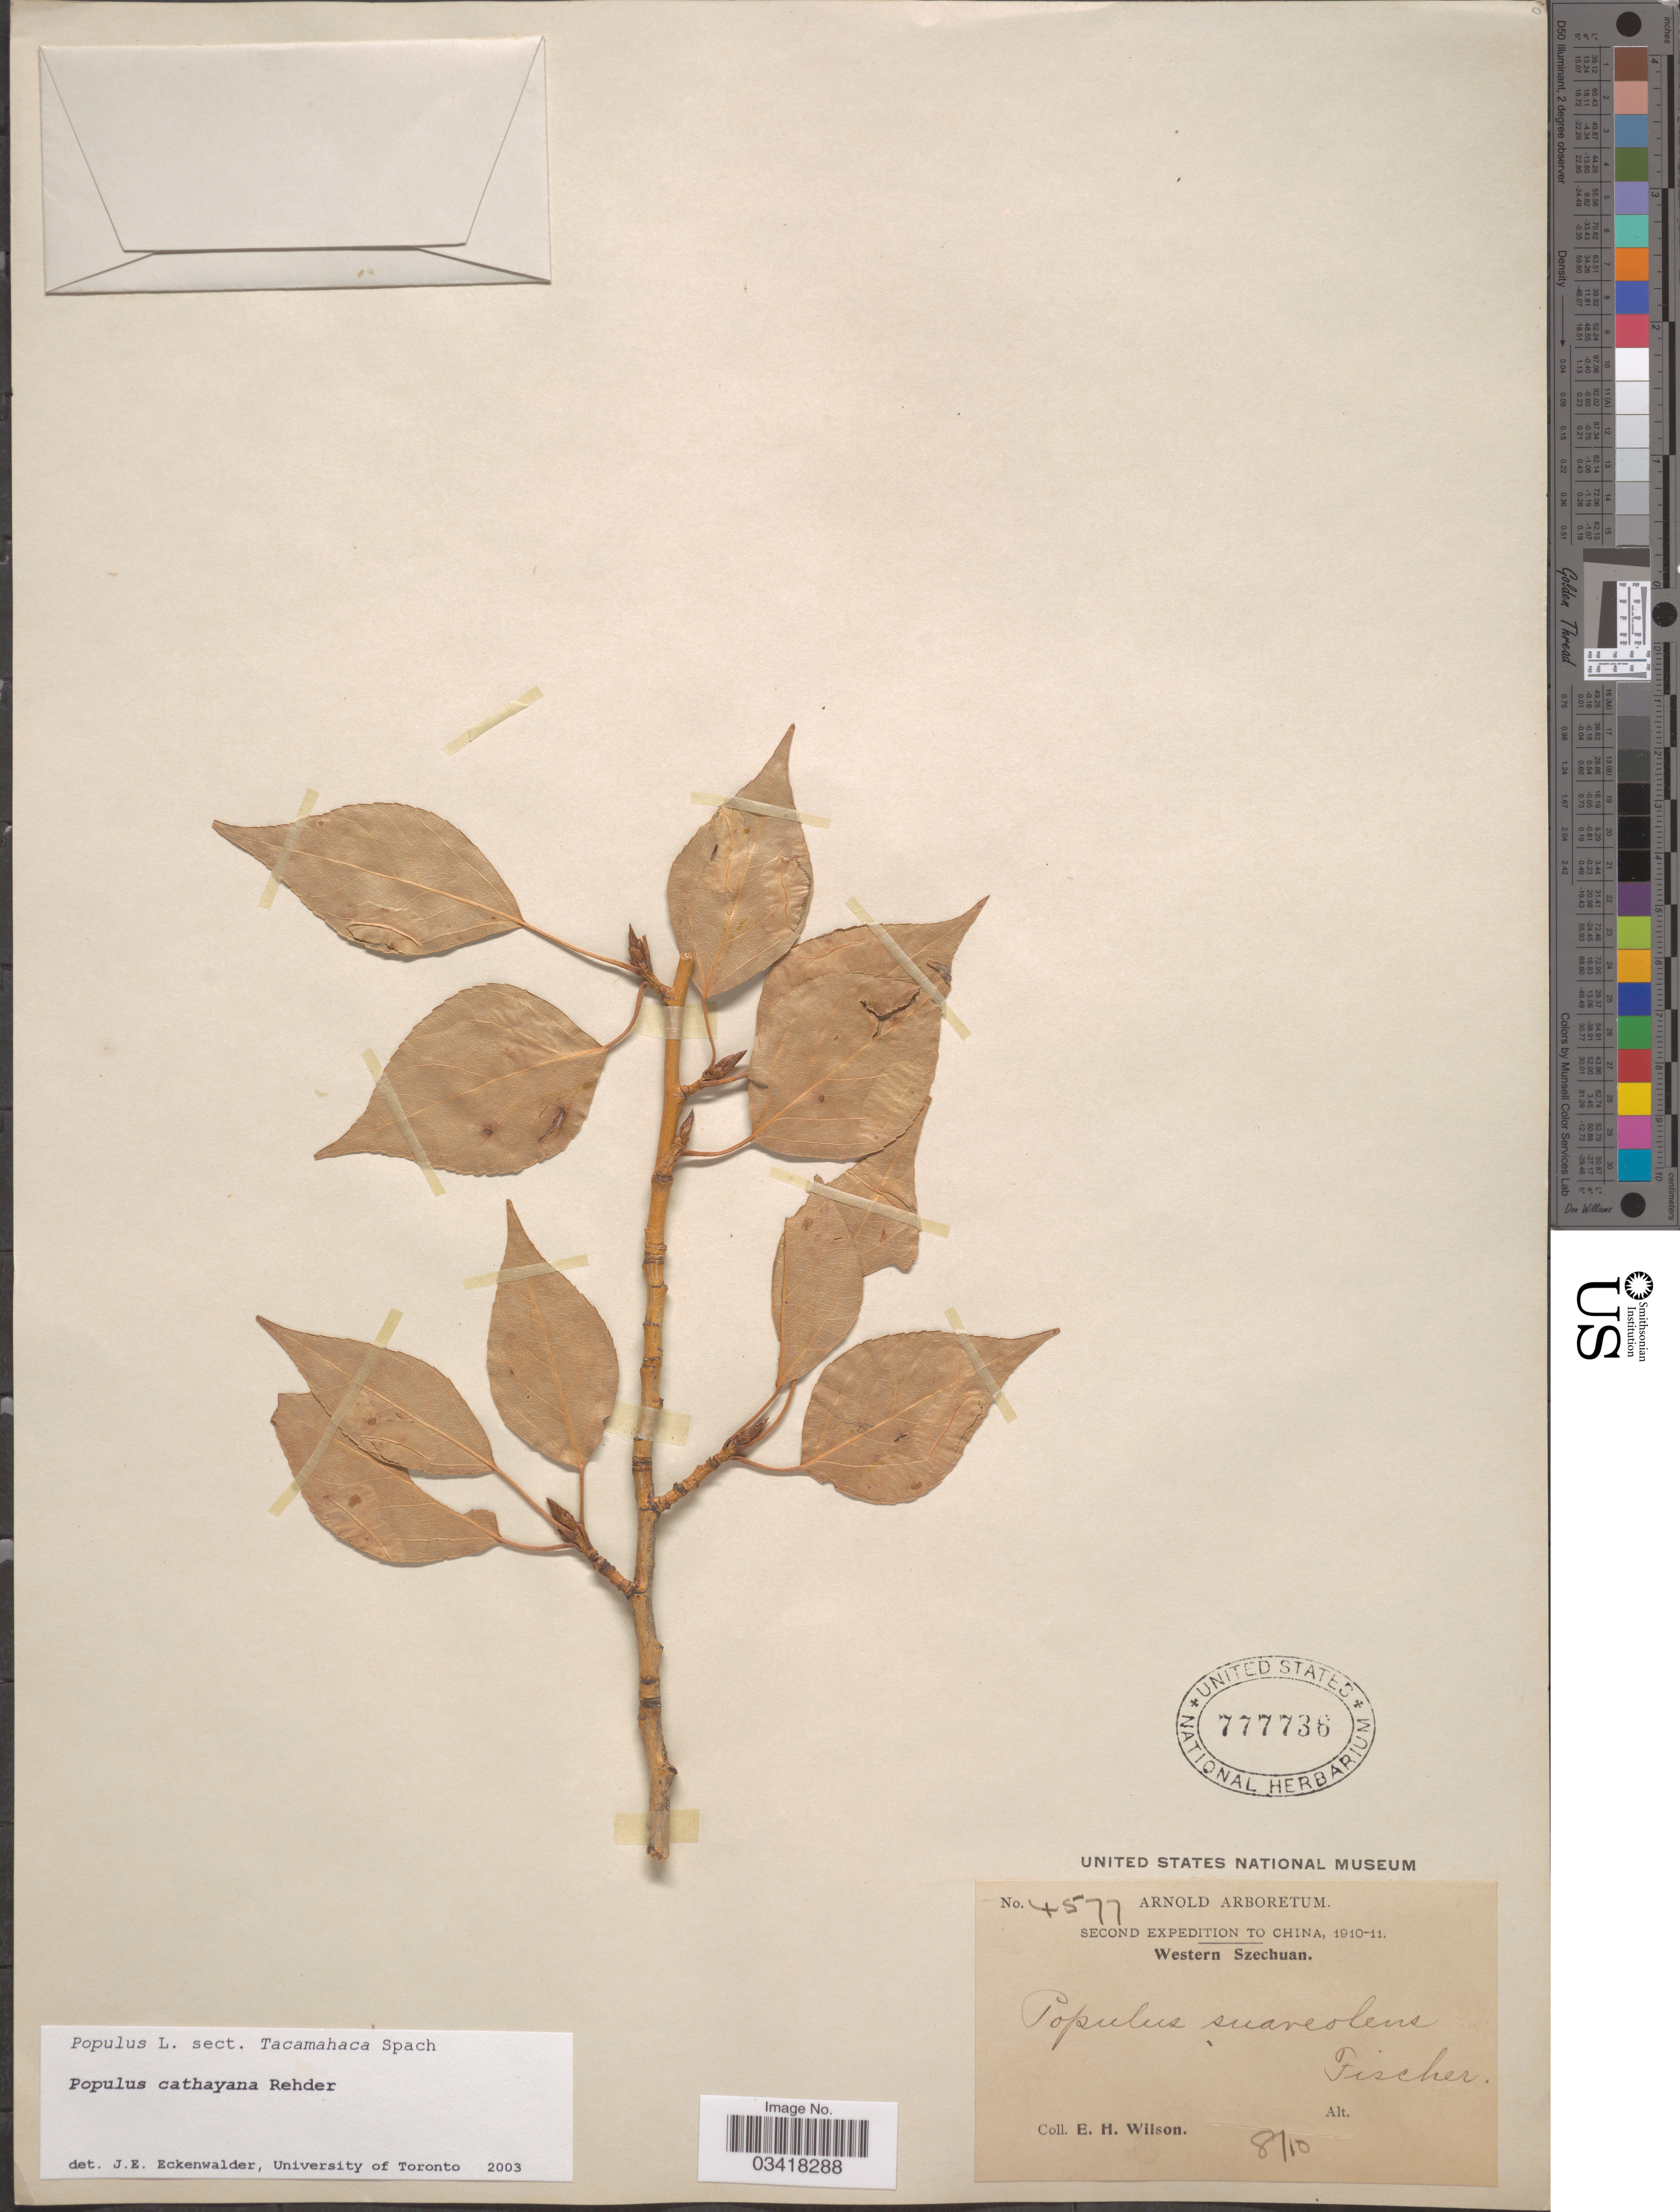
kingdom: Plantae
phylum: Tracheophyta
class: Magnoliopsida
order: Malpighiales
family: Salicaceae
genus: Populus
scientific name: Populus cathayana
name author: Rehder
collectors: E. Wilson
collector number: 4577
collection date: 1910-08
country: China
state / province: Sichuan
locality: Western Szechuan.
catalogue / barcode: US 777736